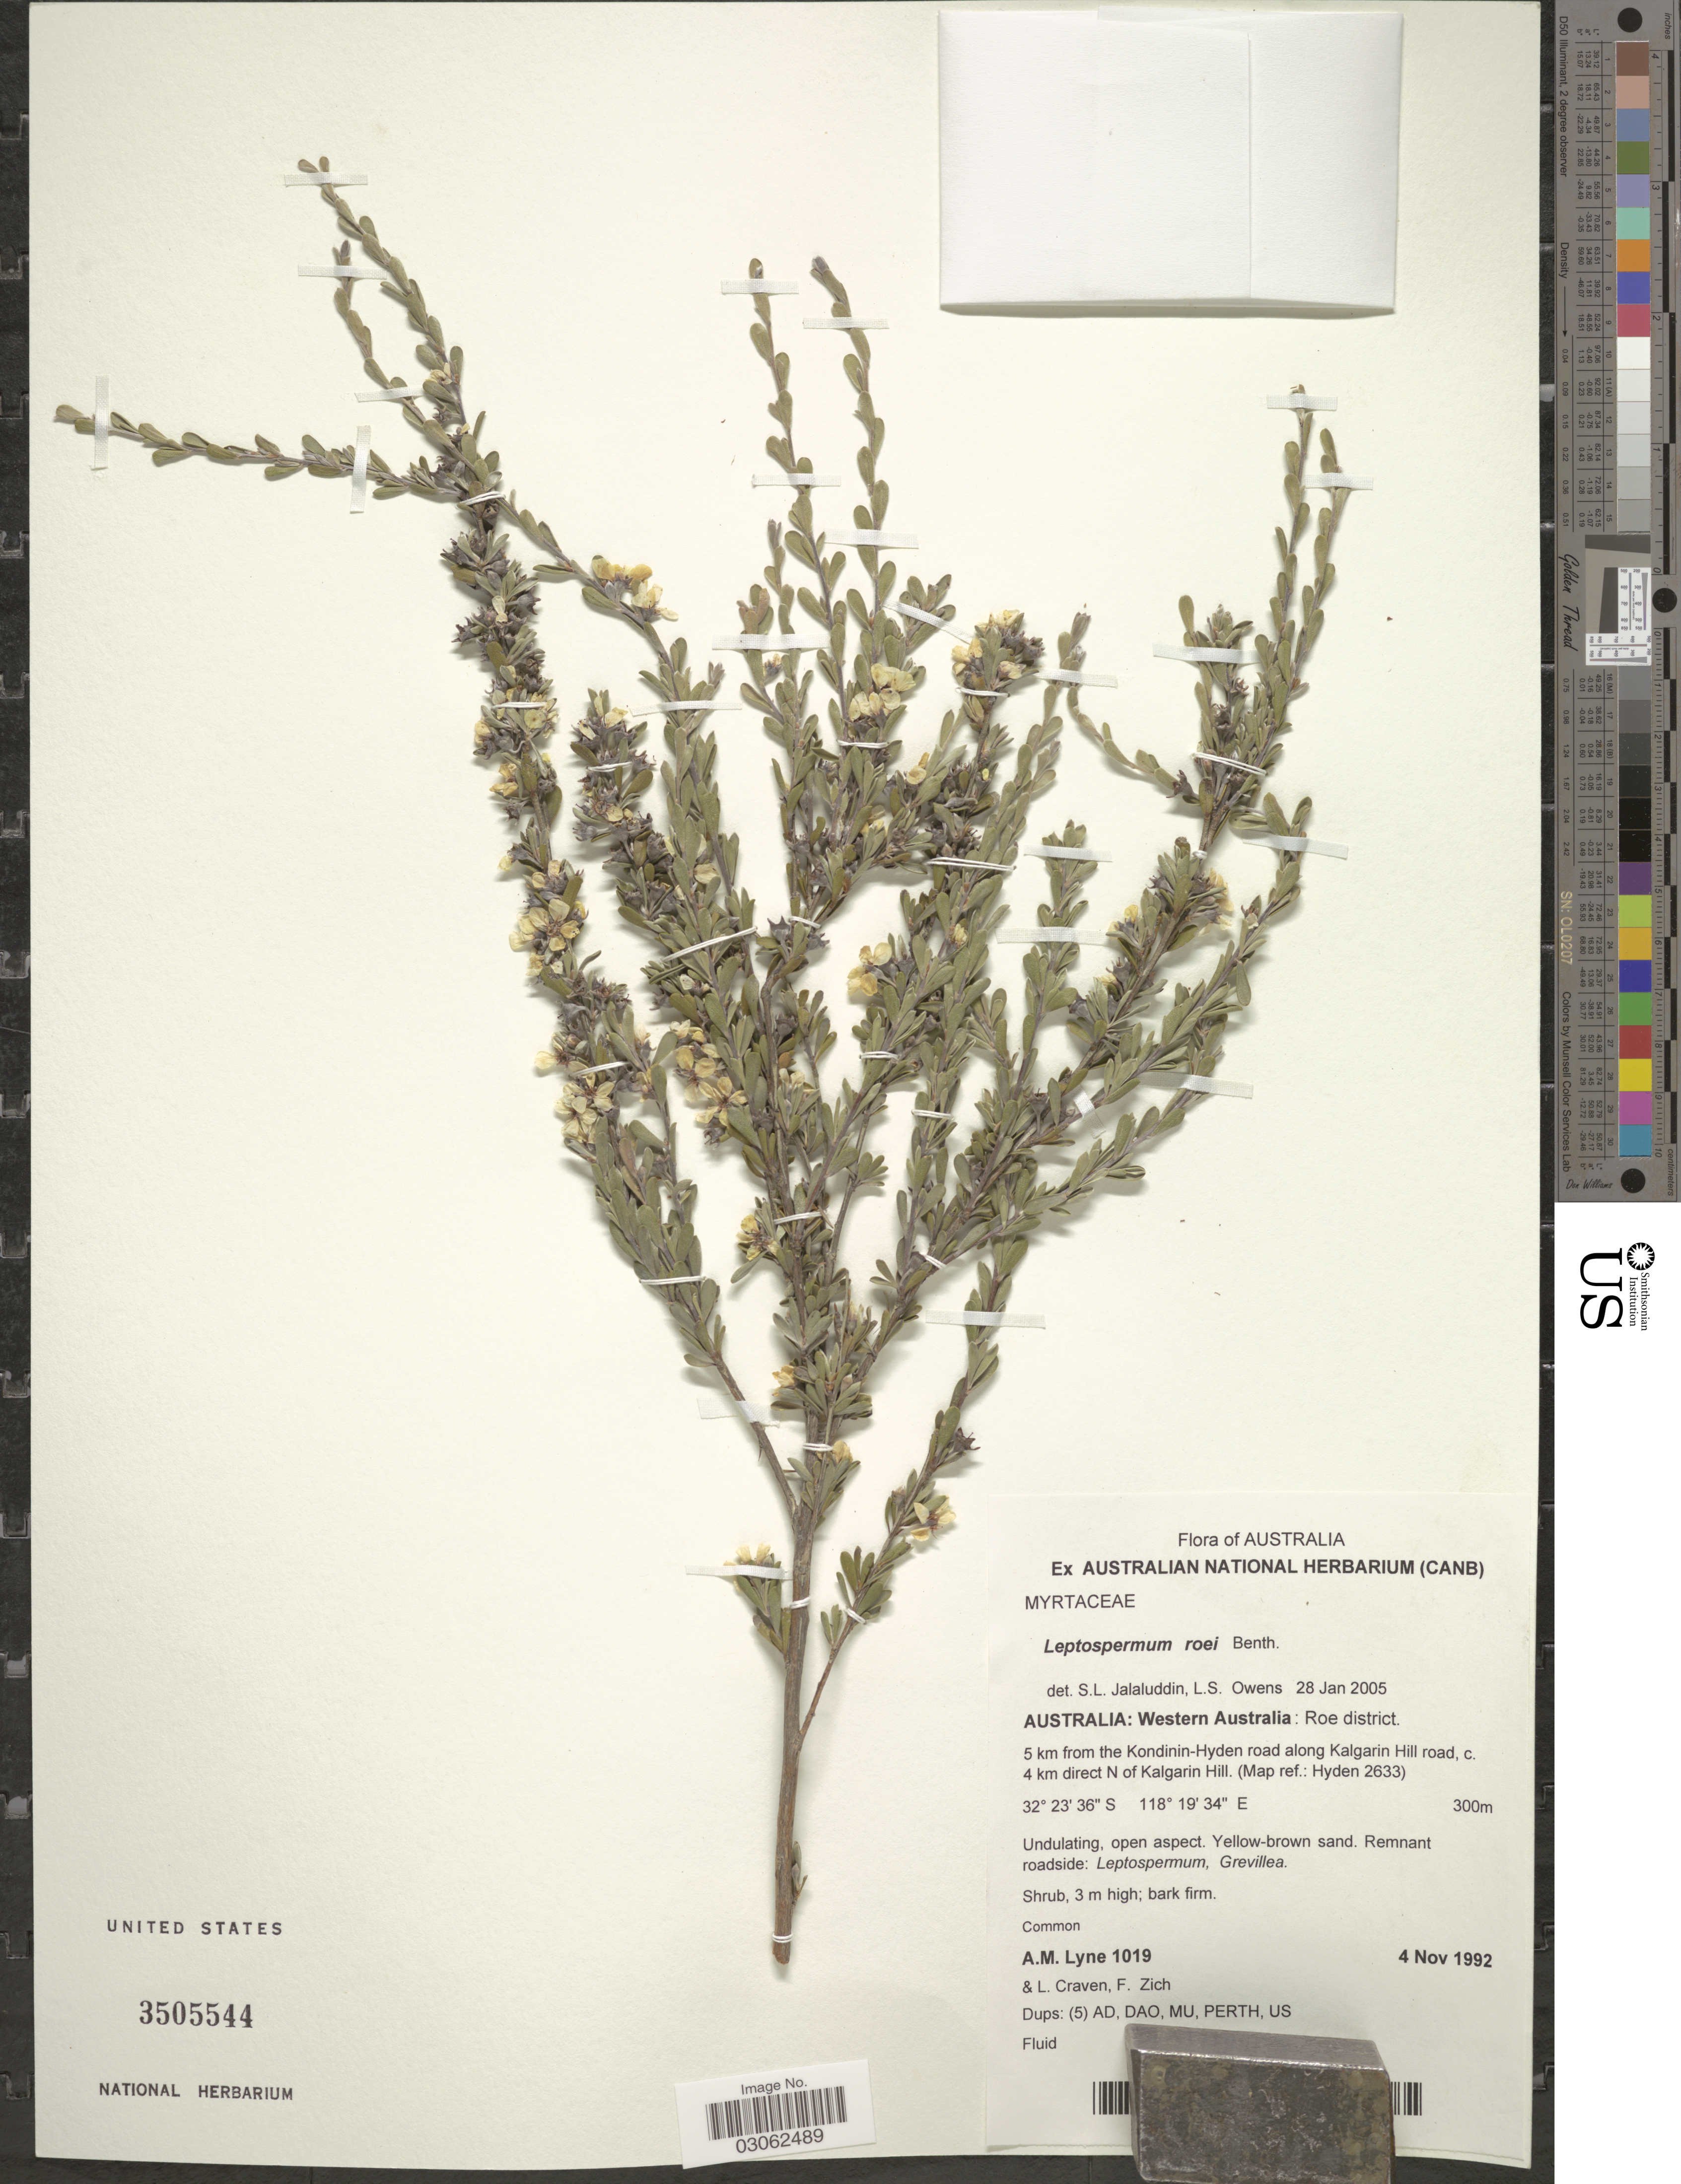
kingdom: Plantae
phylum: Tracheophyta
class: Magnoliopsida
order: Myrtales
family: Myrtaceae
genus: Leptospermopsis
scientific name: Leptospermopsis roei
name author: (Benth.) P.G. Wilson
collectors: A. Lyne, L. A. Craven & F. Zicht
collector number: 1019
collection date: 1992-12-04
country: Australia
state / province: Western Australia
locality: Roe district. 5 km from the Kondinin-Hyden road along Kalgarin Hill road, c. 4 km direct N of Kalgarin Hill. (Map ref.: Hyden 2633).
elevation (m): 300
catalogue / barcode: US 3505544